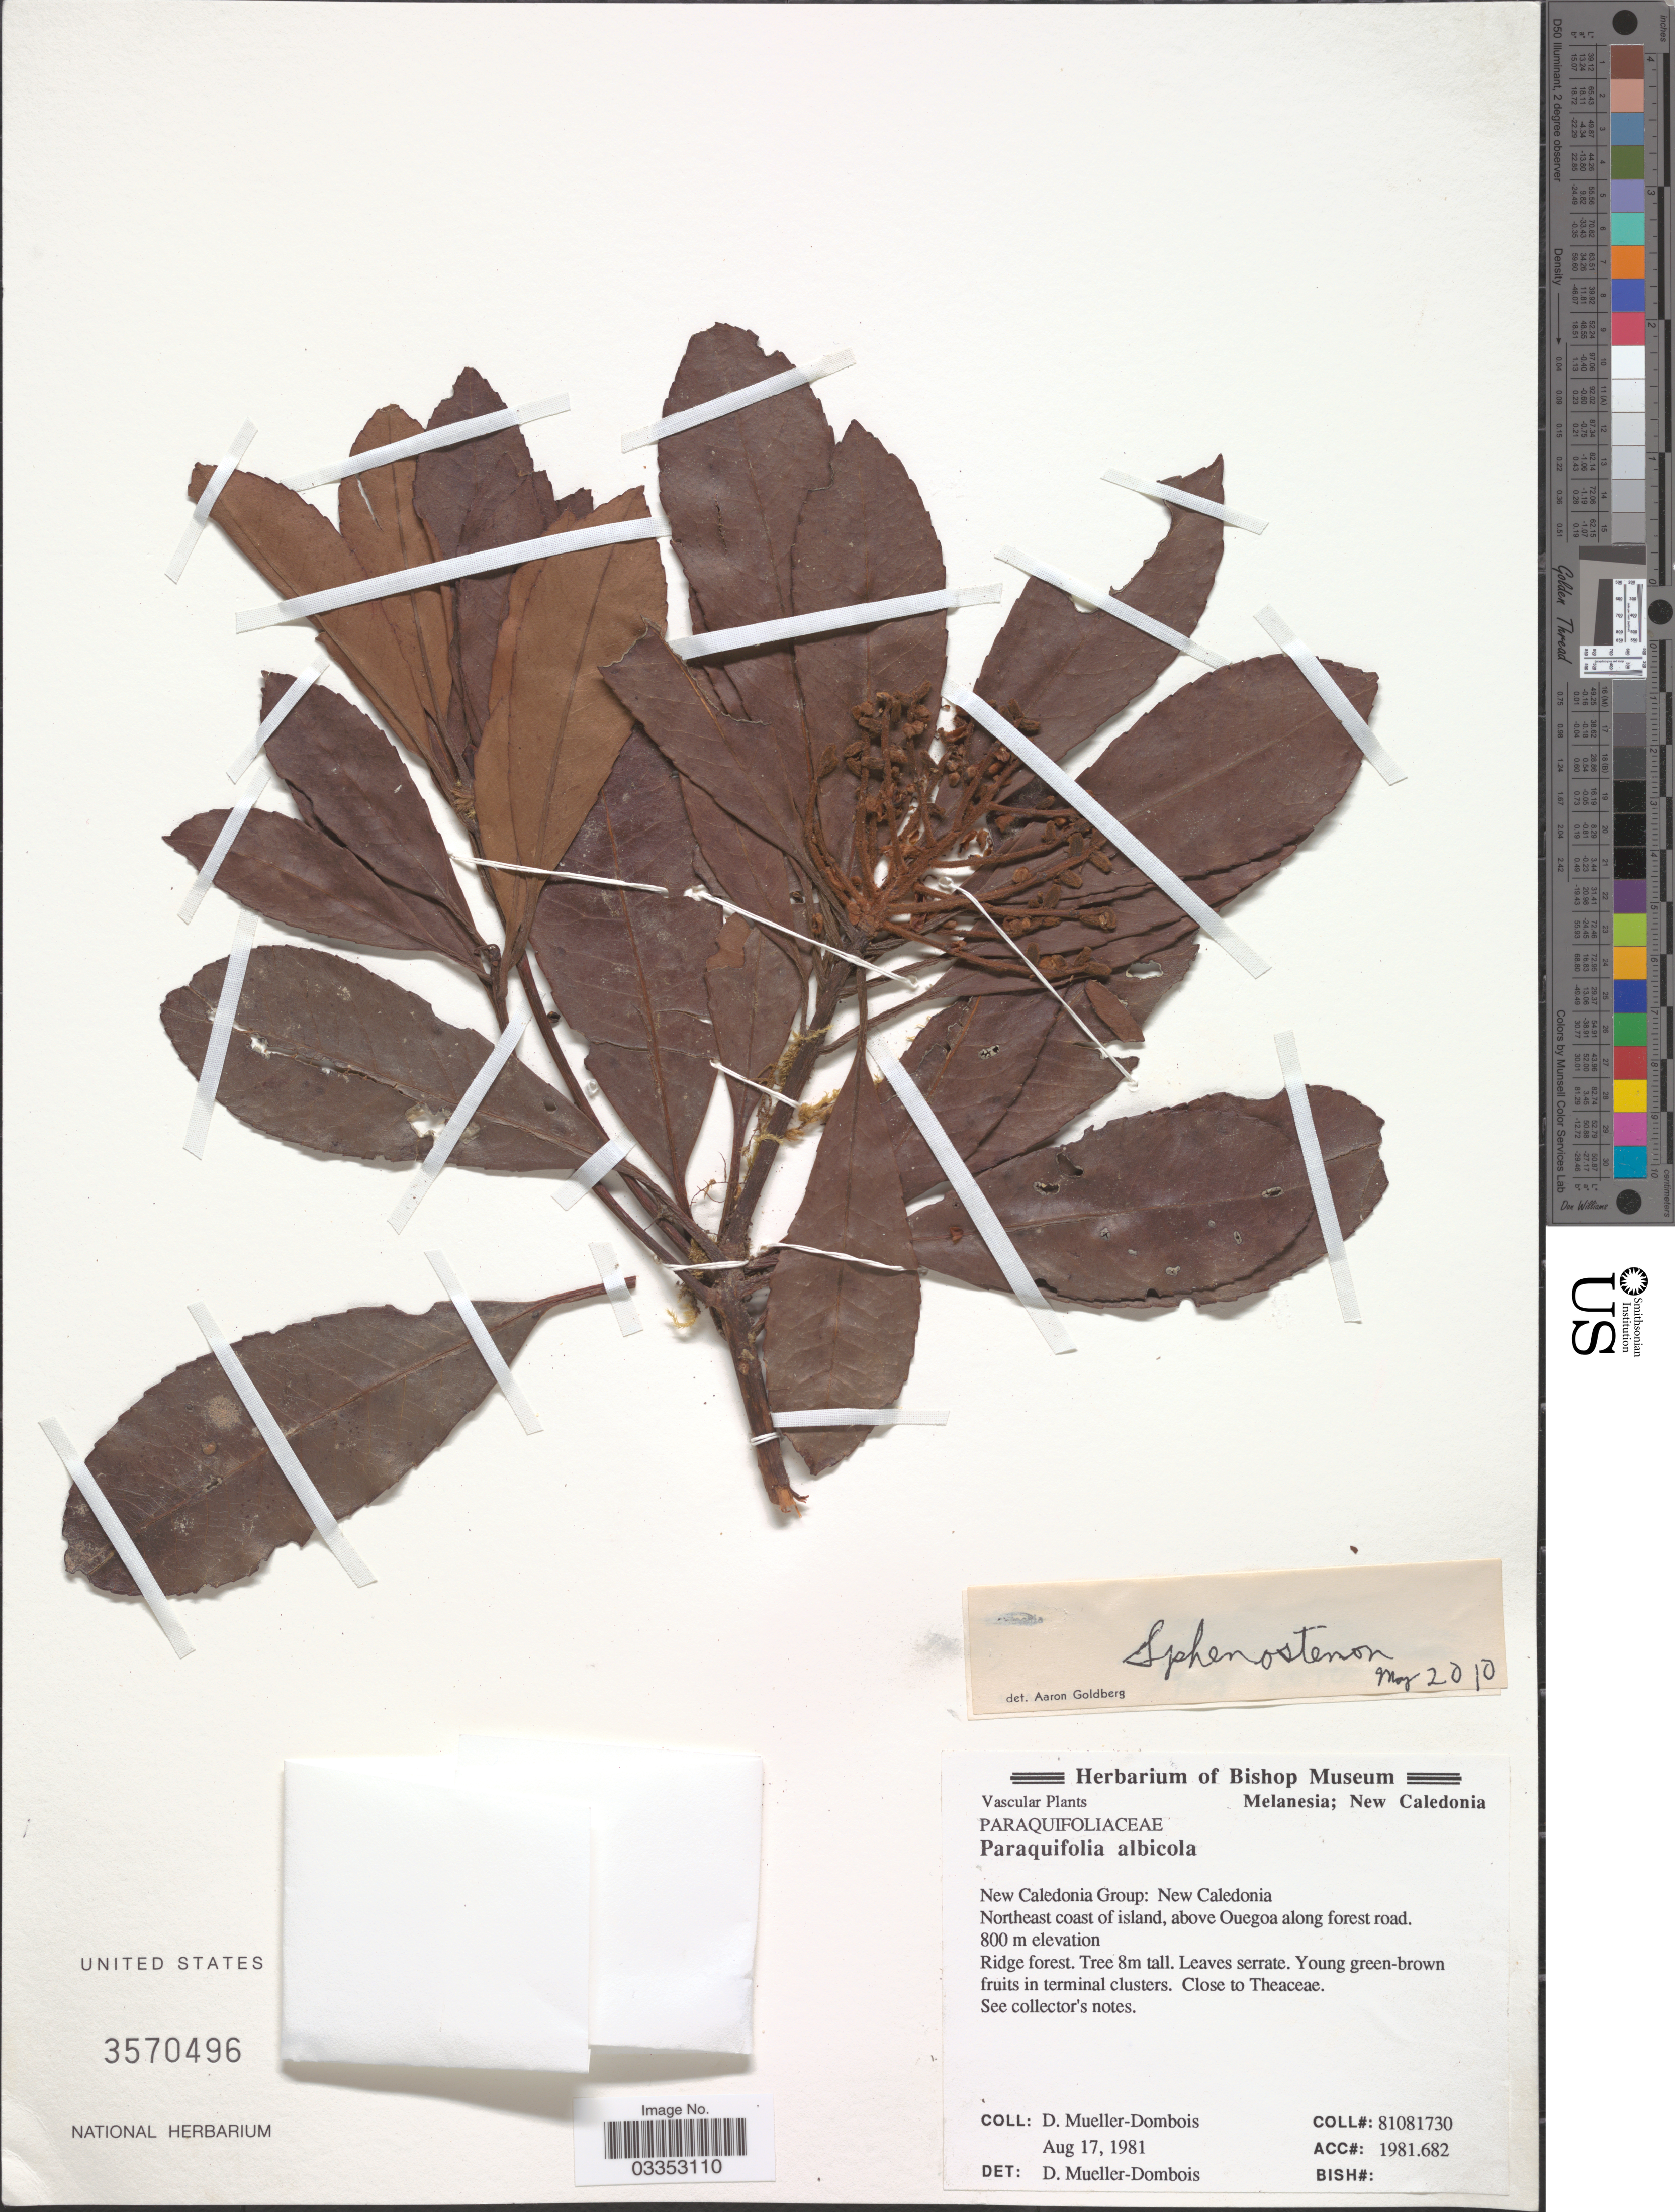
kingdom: Plantae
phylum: Tracheophyta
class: Magnoliopsida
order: Paracryphiales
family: Paracryphiaceae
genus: Sphenostemon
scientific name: Sphenostemon sp.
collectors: D. Mueller-Dombois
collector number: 81081730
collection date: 1981-08-17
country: New Caledonia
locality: New Caledonia Group. Northeast coast of island, above Ouegoa along forest road. Ridge forest.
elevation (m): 800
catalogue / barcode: US 3570496